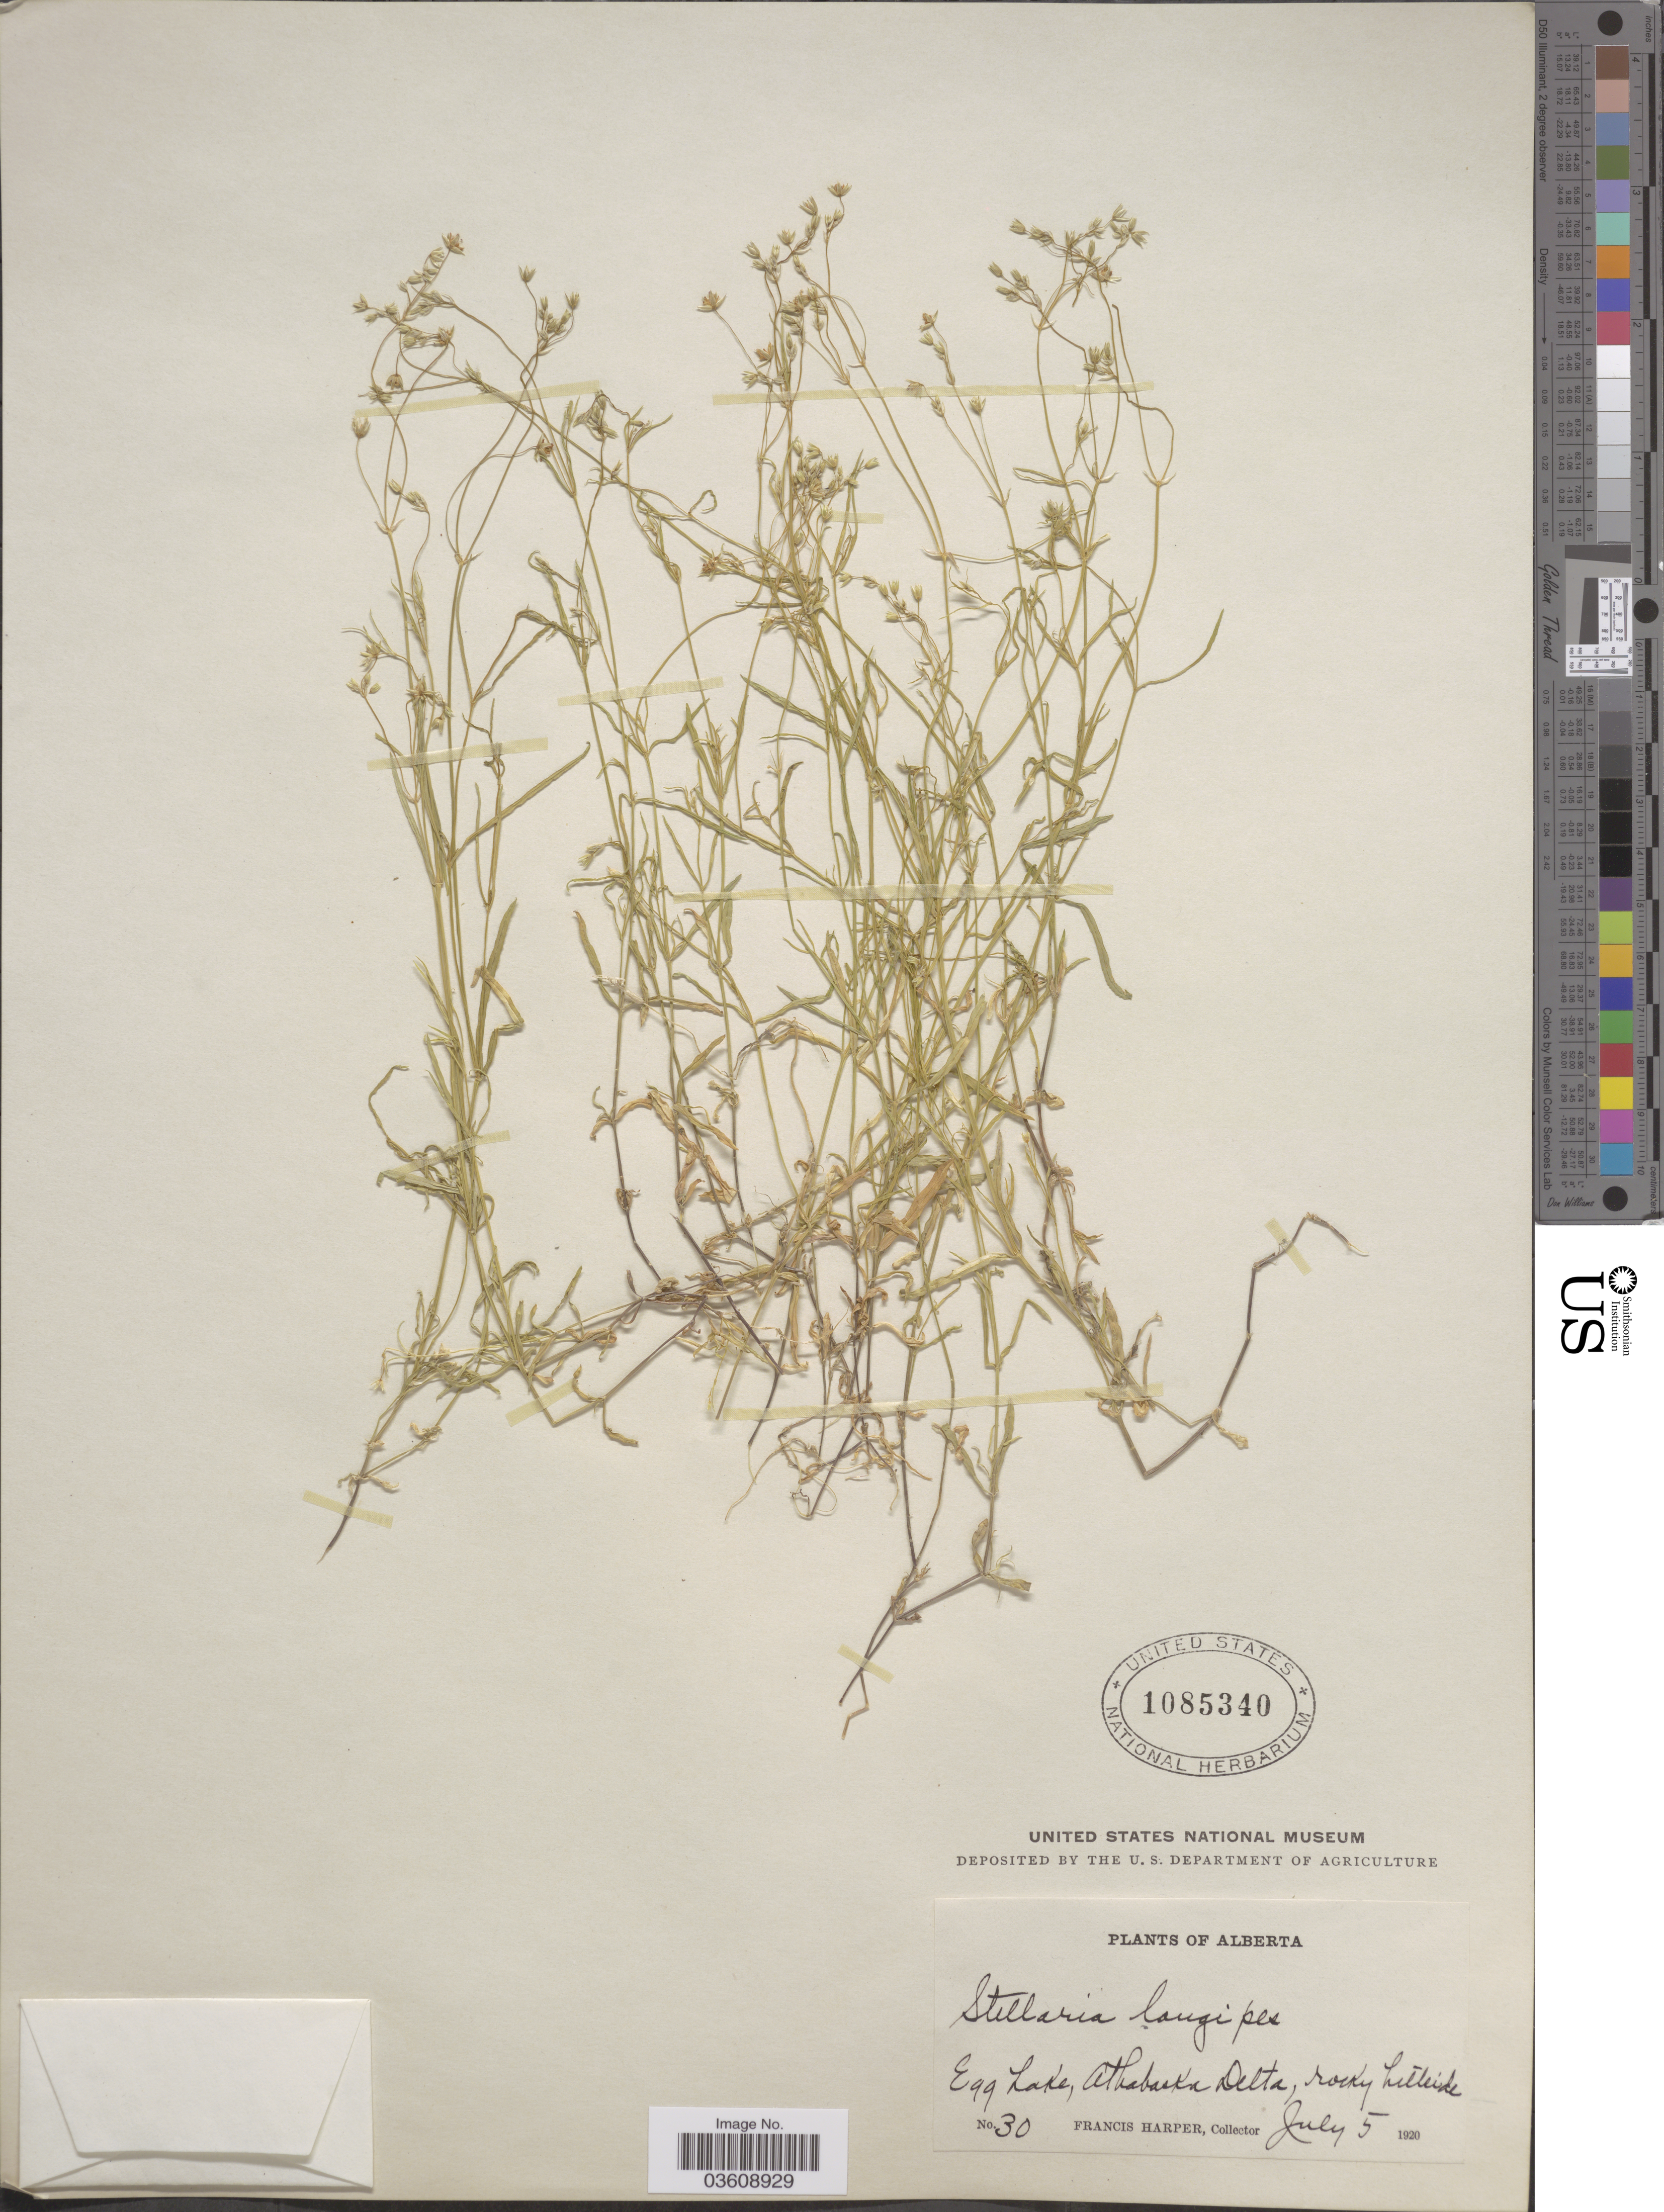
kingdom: Plantae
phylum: Tracheophyta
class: Magnoliopsida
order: Caryophyllales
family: Caryophyllaceae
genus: Stellaria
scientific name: Stellaria longipes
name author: Goldie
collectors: F. Harper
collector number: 30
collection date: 1920-07-05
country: Canada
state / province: Alberta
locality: Egg Lake, Athabaska Delta, rocky hillside.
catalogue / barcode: US 1085340